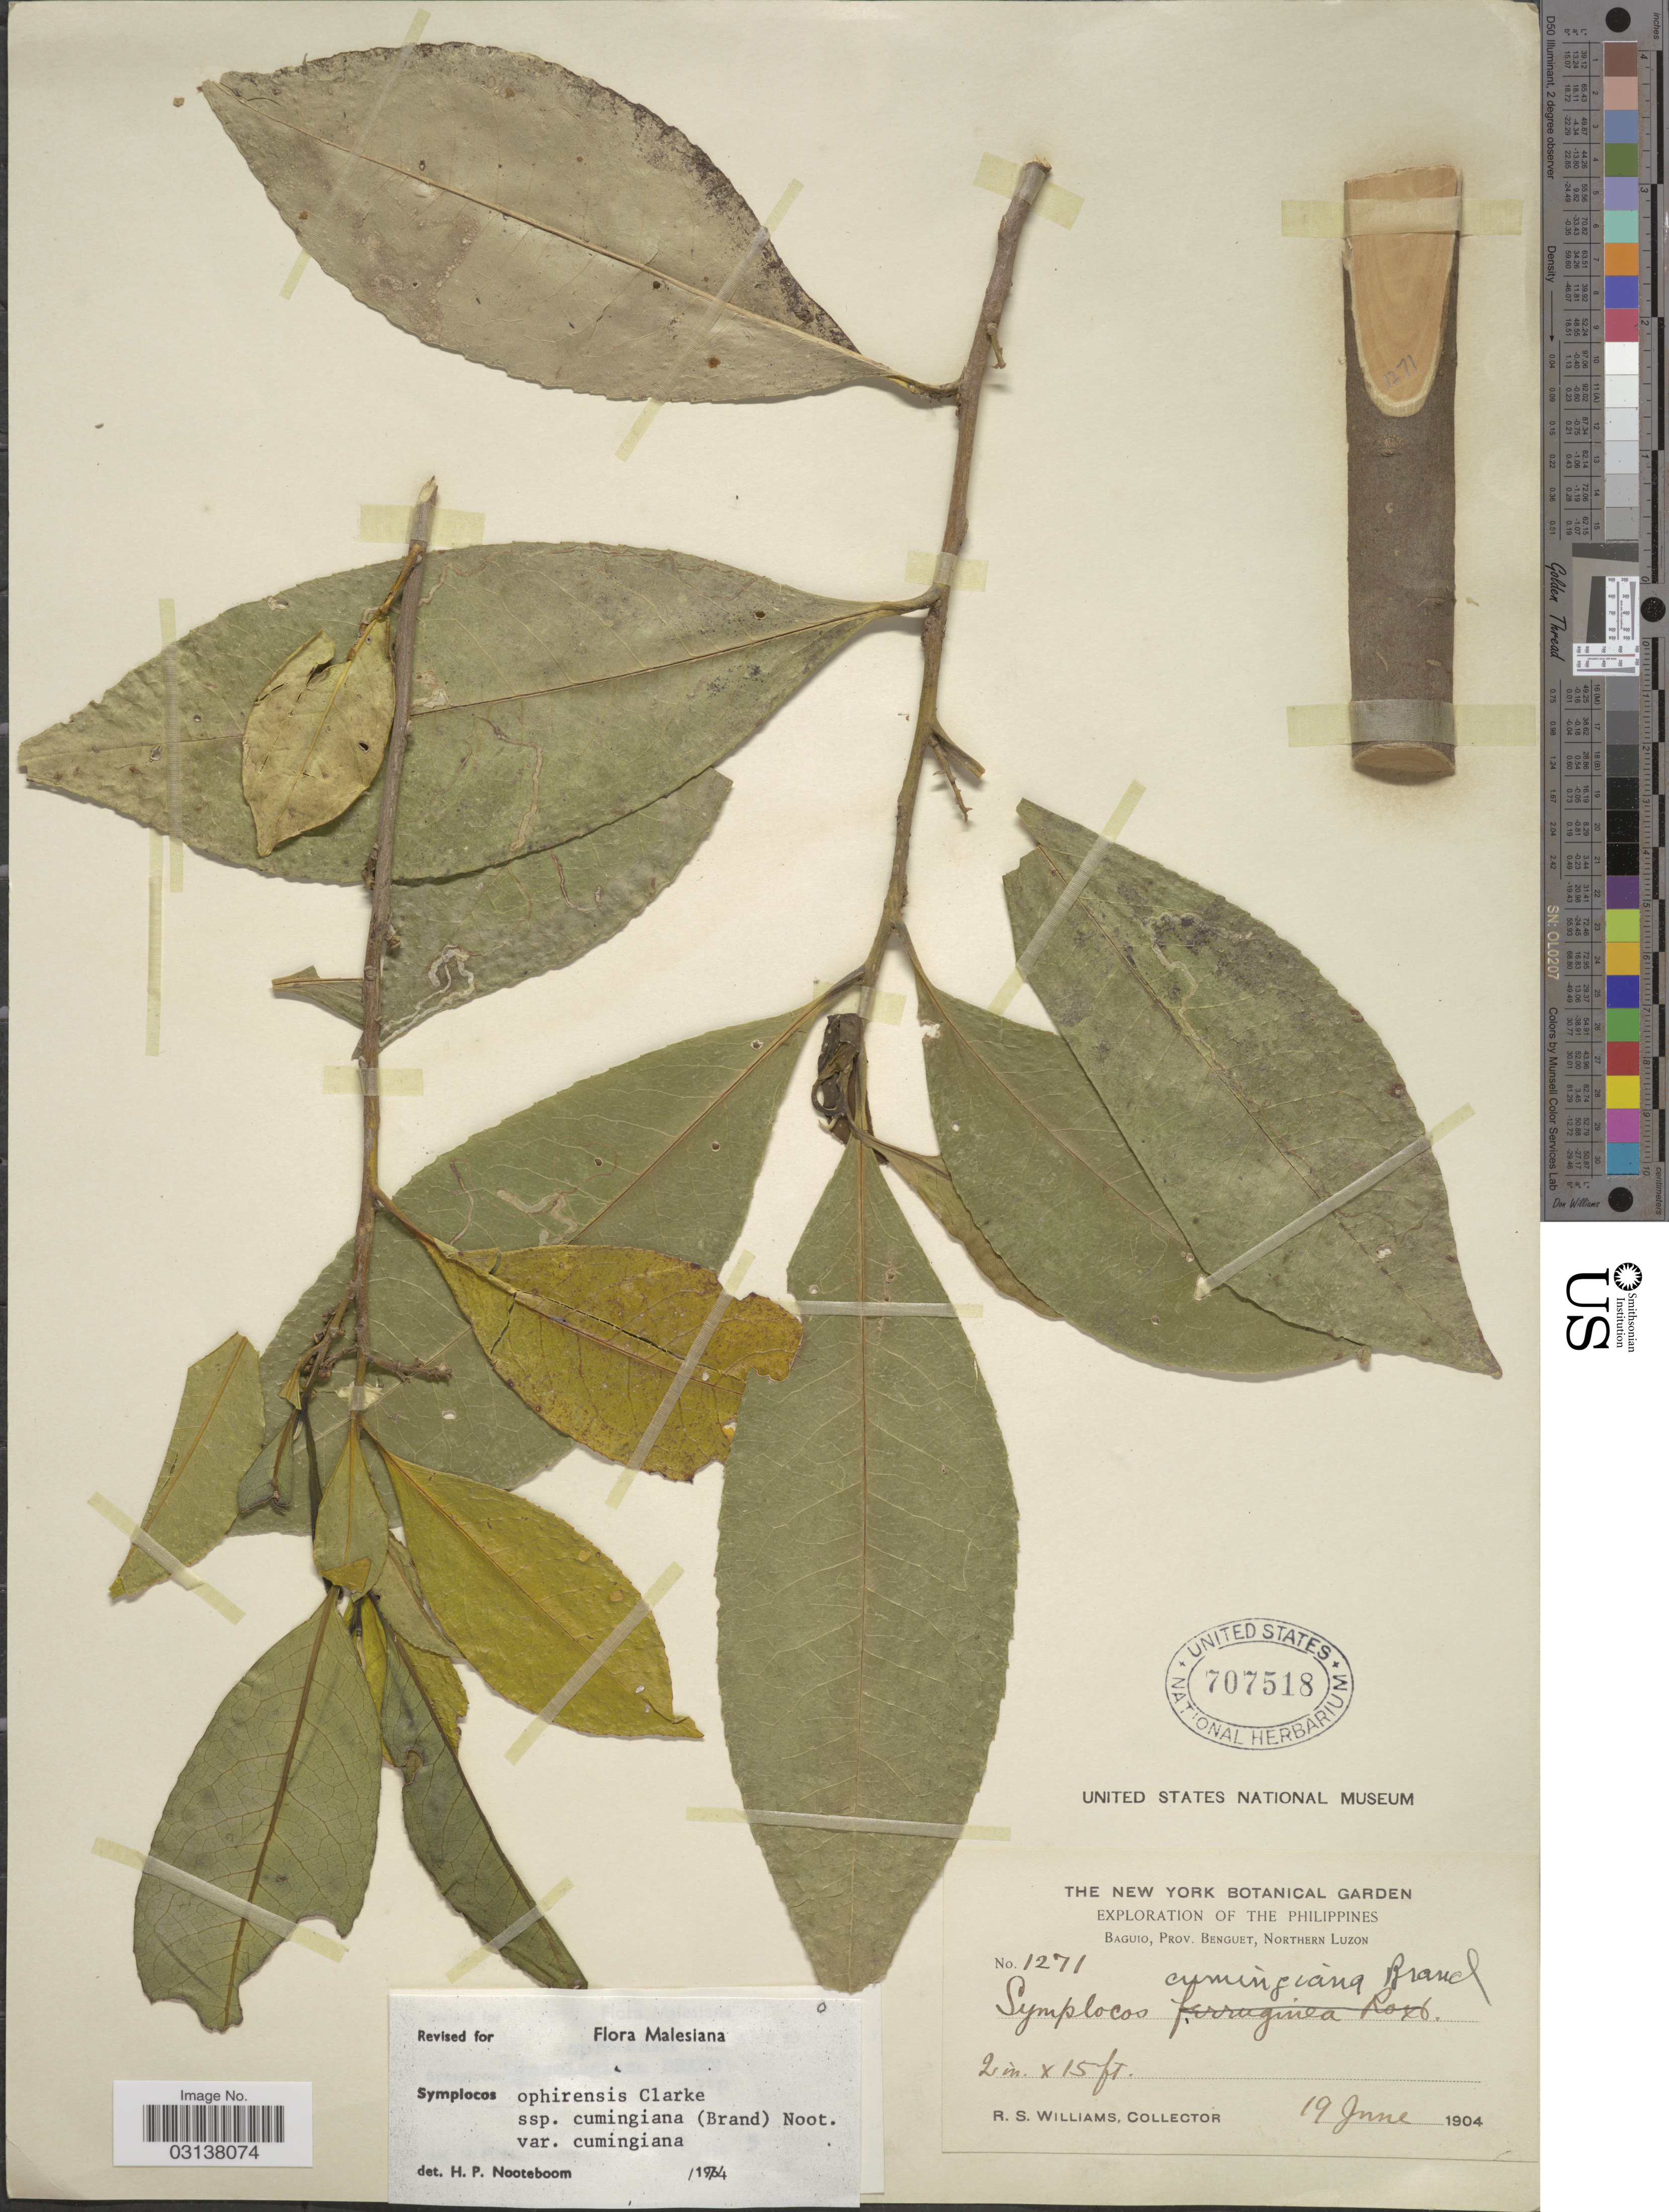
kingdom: Plantae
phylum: Tracheophyta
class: Magnoliopsida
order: Ericales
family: Symplocaceae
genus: Symplocos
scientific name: Symplocos ophirensis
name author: C.B. Clarke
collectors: R. S. Williams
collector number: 1271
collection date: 1904-06-19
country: Philippines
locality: The Philippines. Baguio, Prov. Benguet, Northern Luzon.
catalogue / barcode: US 707518